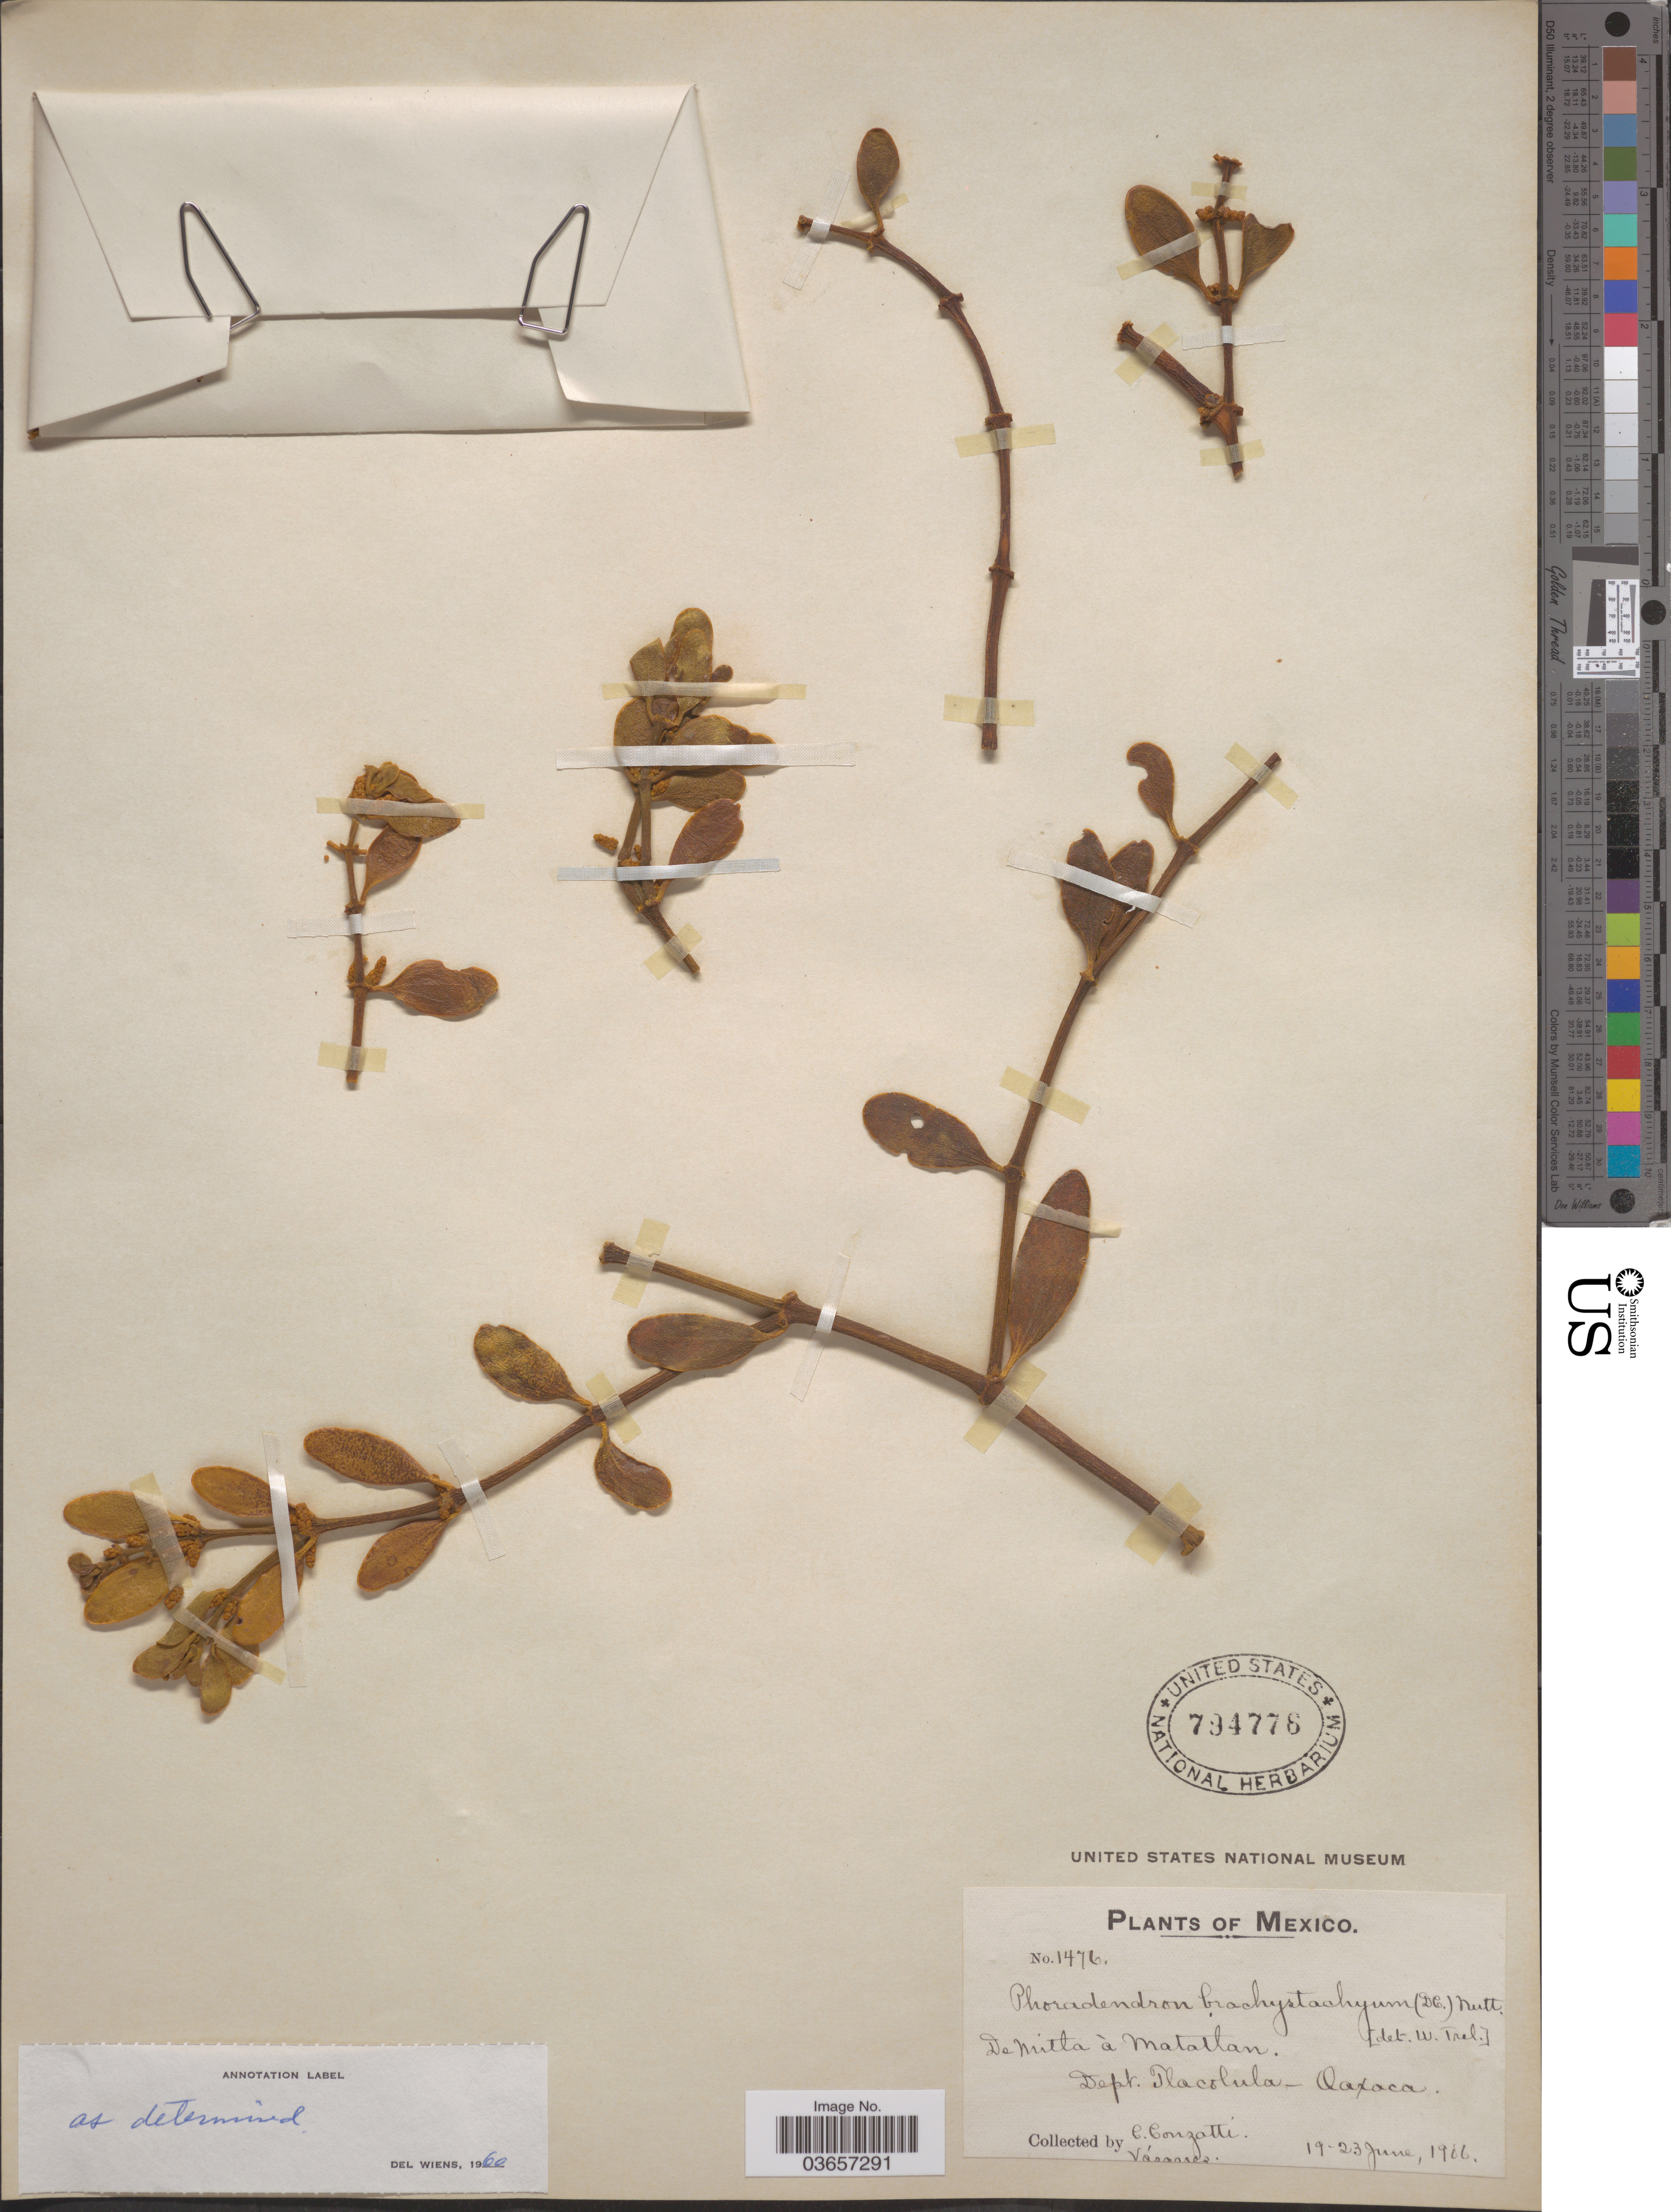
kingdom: Plantae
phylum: Tracheophyta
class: Magnoliopsida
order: Santalales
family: Viscaceae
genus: Phoradendron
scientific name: Phoradendron brachystachyum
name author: (DC.) Oliv.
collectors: C. Conzatti & Collector illegible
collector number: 1476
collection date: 1906-06-19/1906-06-23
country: Mexico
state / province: Oaxaca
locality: De Mitla à Matatlan. Dept. Tlacolula.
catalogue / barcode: US 794776